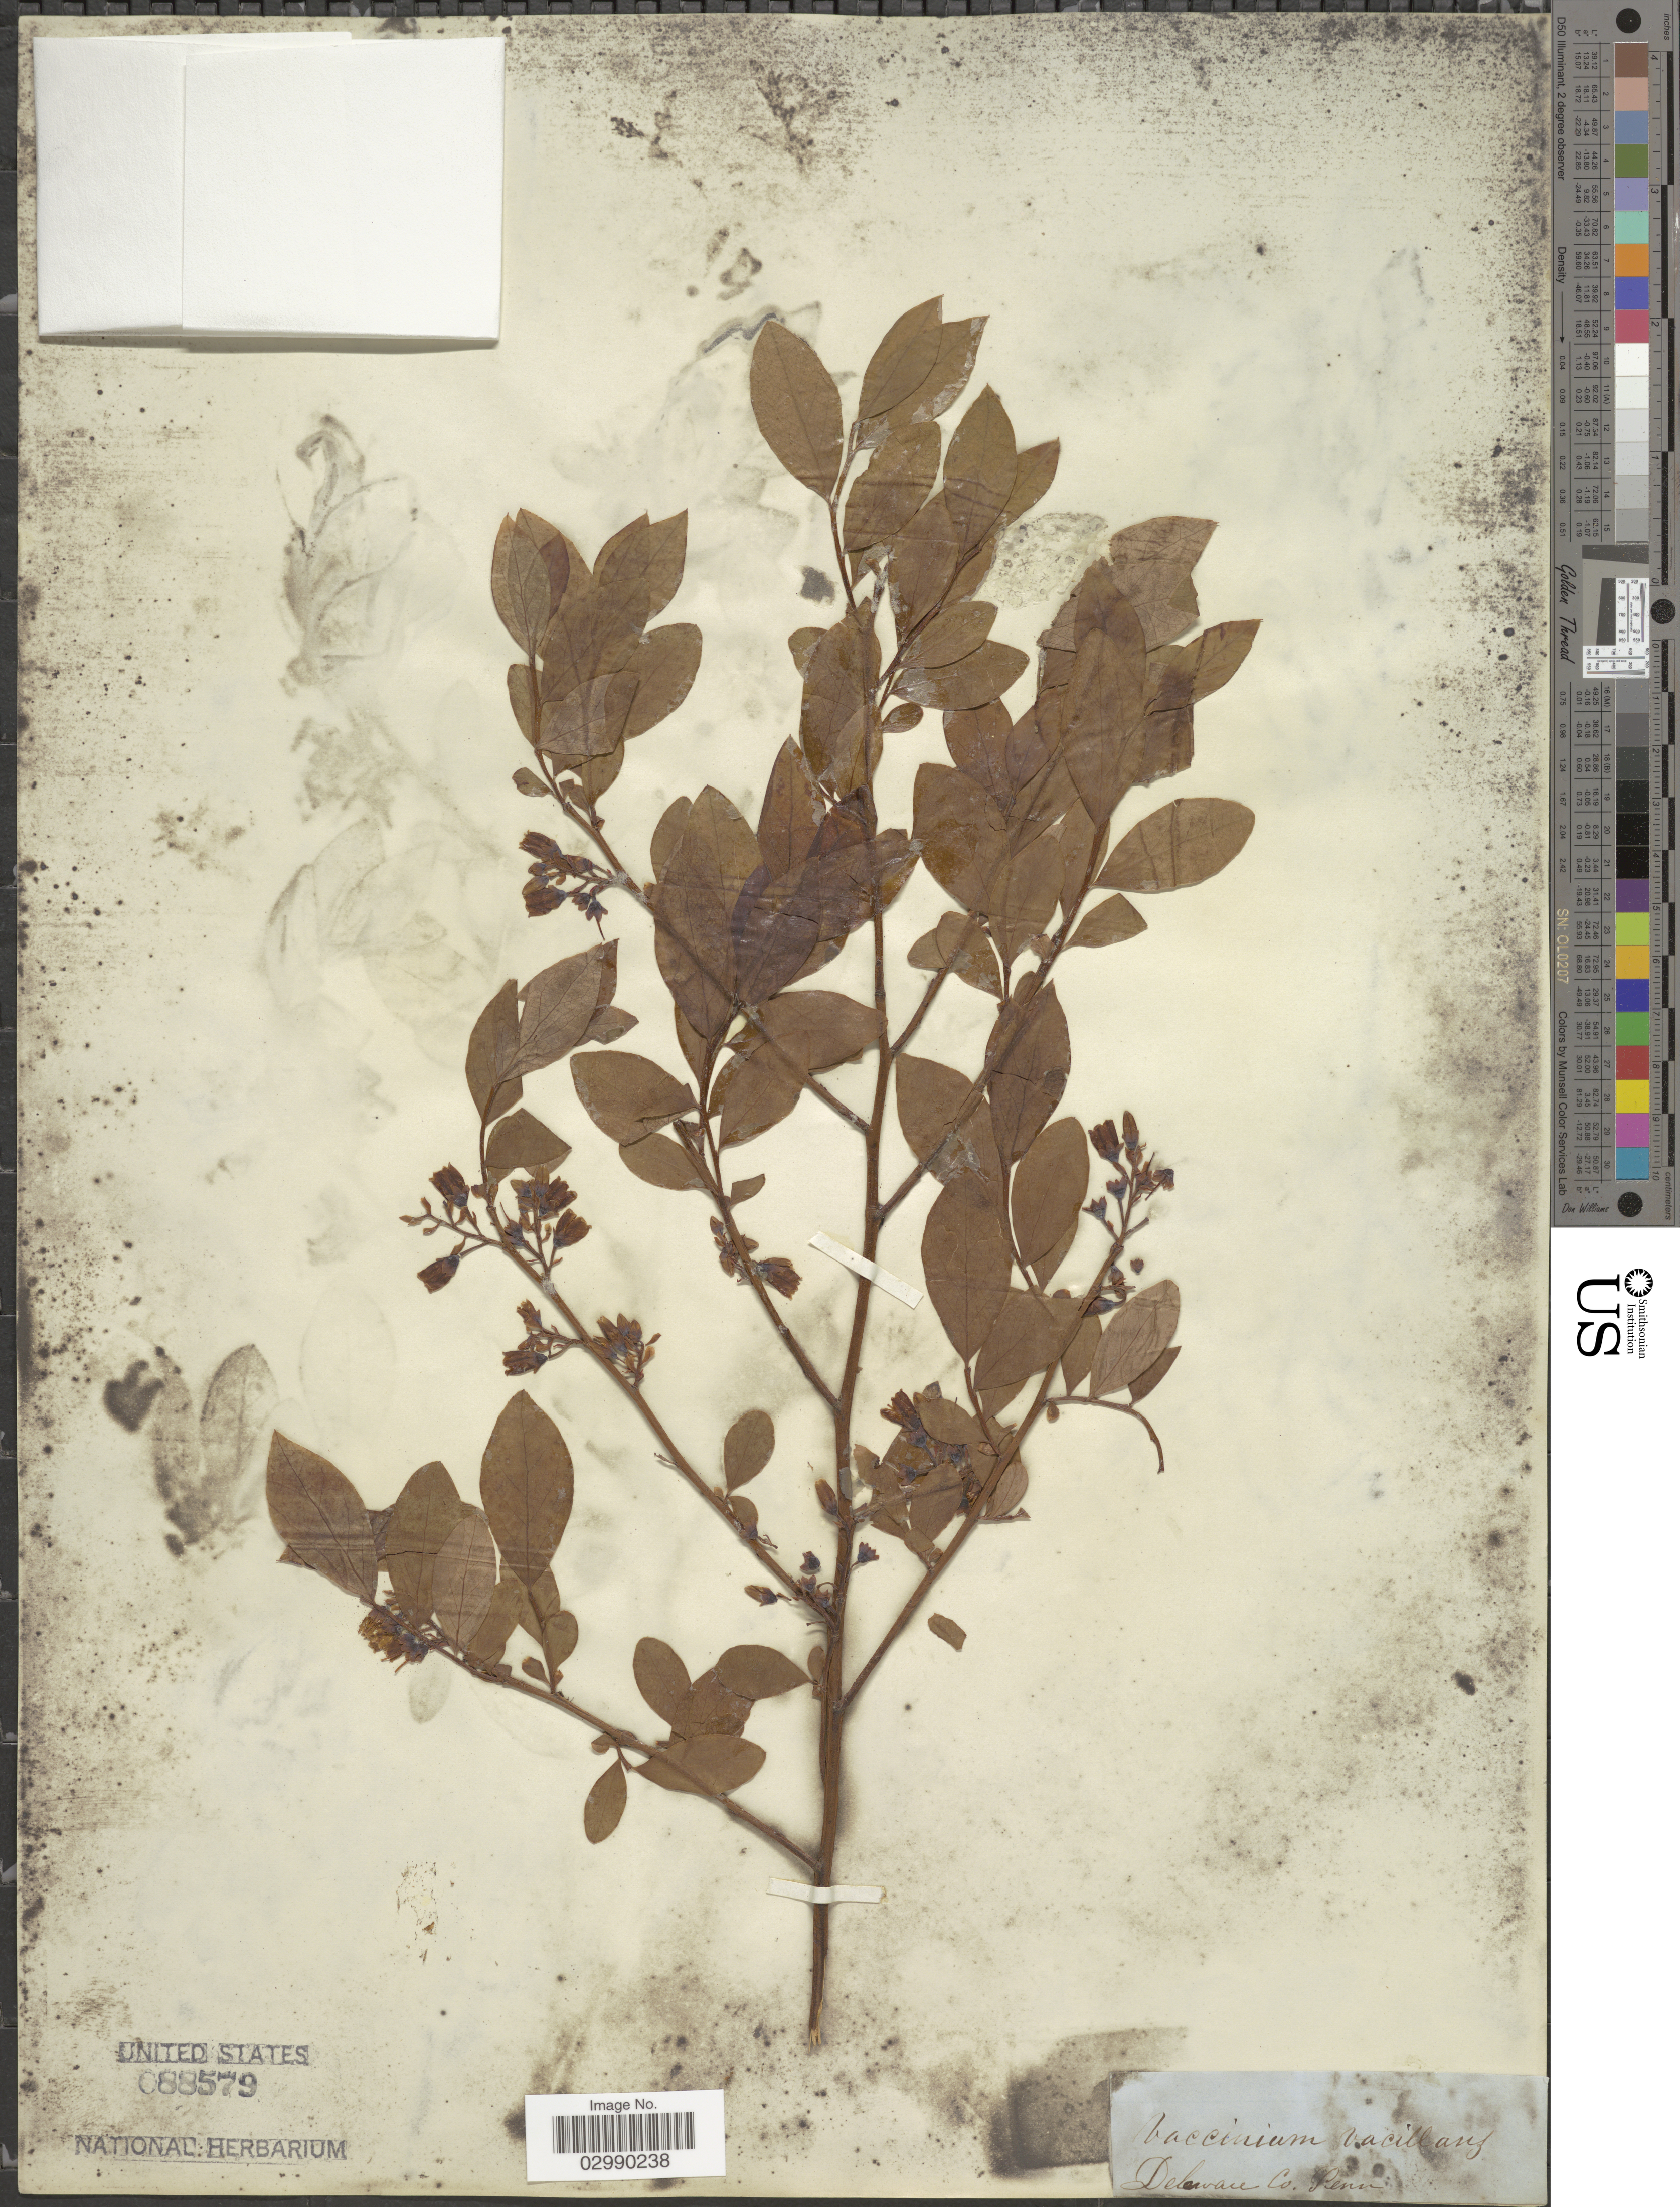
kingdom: Plantae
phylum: Tracheophyta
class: Magnoliopsida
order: Ericales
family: Ericaceae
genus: Vaccinium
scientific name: Vaccinium vacillans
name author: Kalm ex Torr.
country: United States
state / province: Pennsylvania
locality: Delaware Co.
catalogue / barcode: US 88579